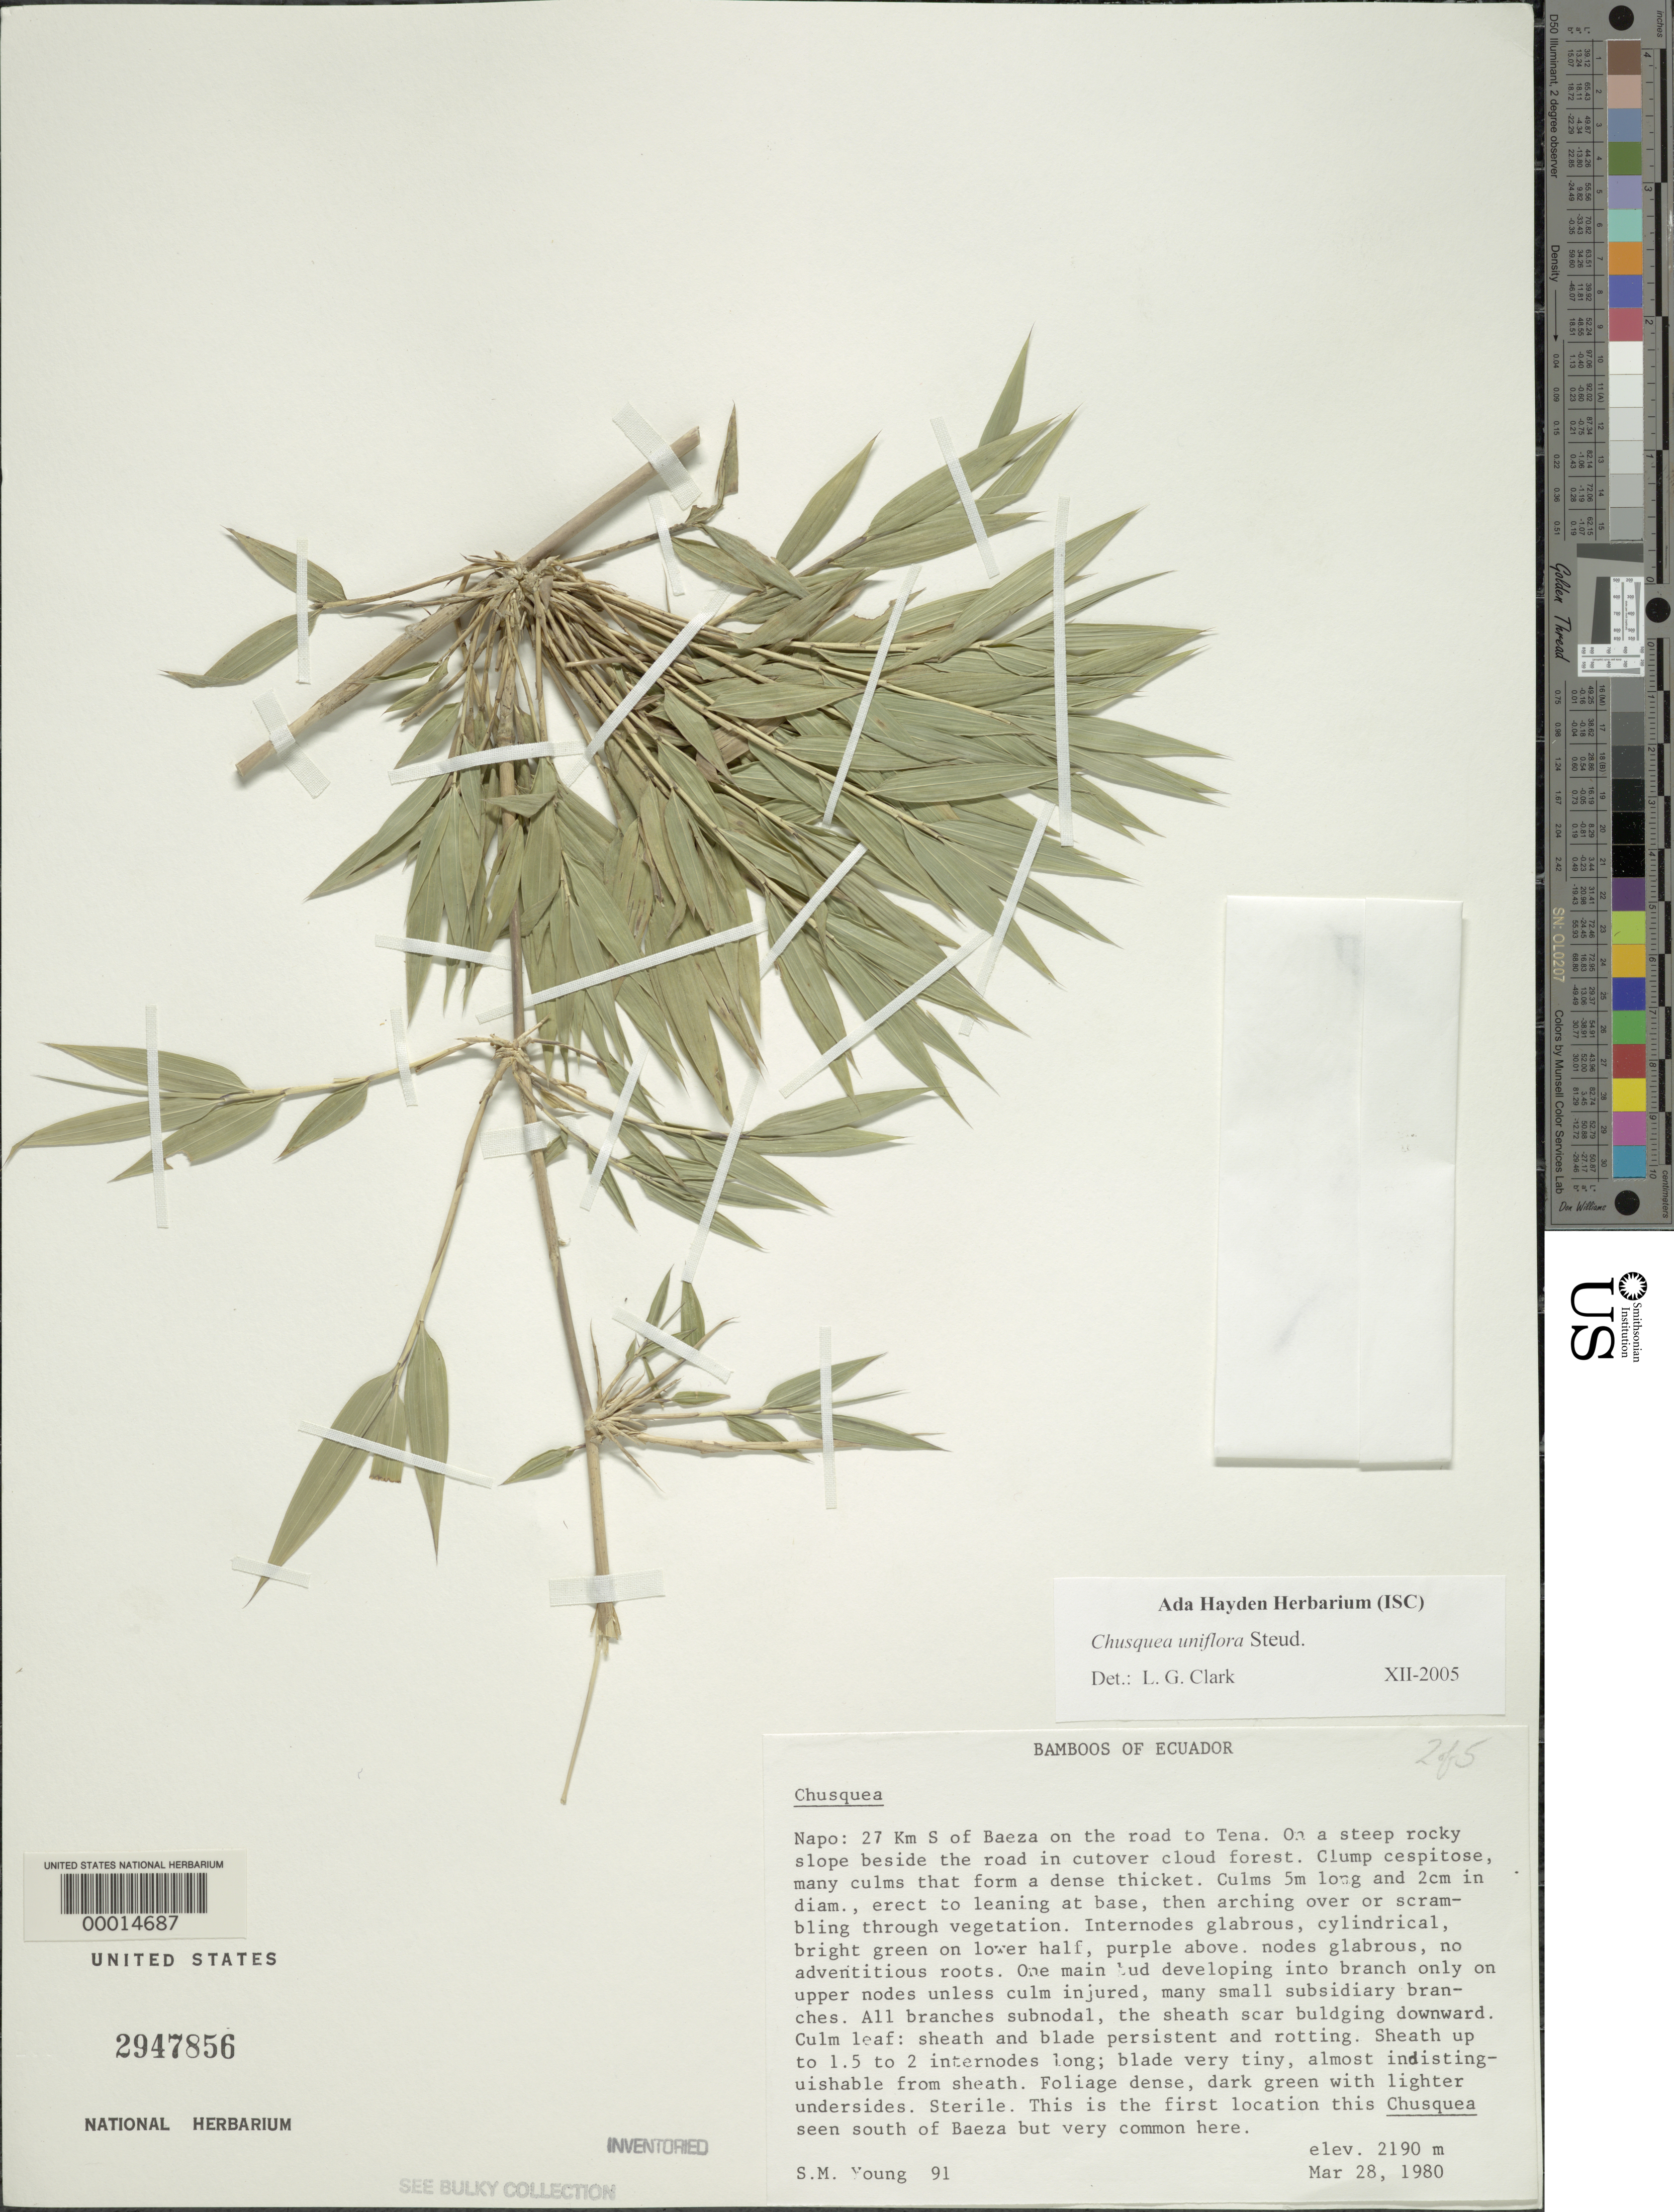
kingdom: Plantae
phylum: Tracheophyta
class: Liliopsida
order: Poales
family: Poaceae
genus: Chusquea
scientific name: Chusquea uniflora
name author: Steud.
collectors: S. Young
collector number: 91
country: Ecuador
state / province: Napo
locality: S of Baeza road to Tena.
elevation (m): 2190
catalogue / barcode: US 2947856